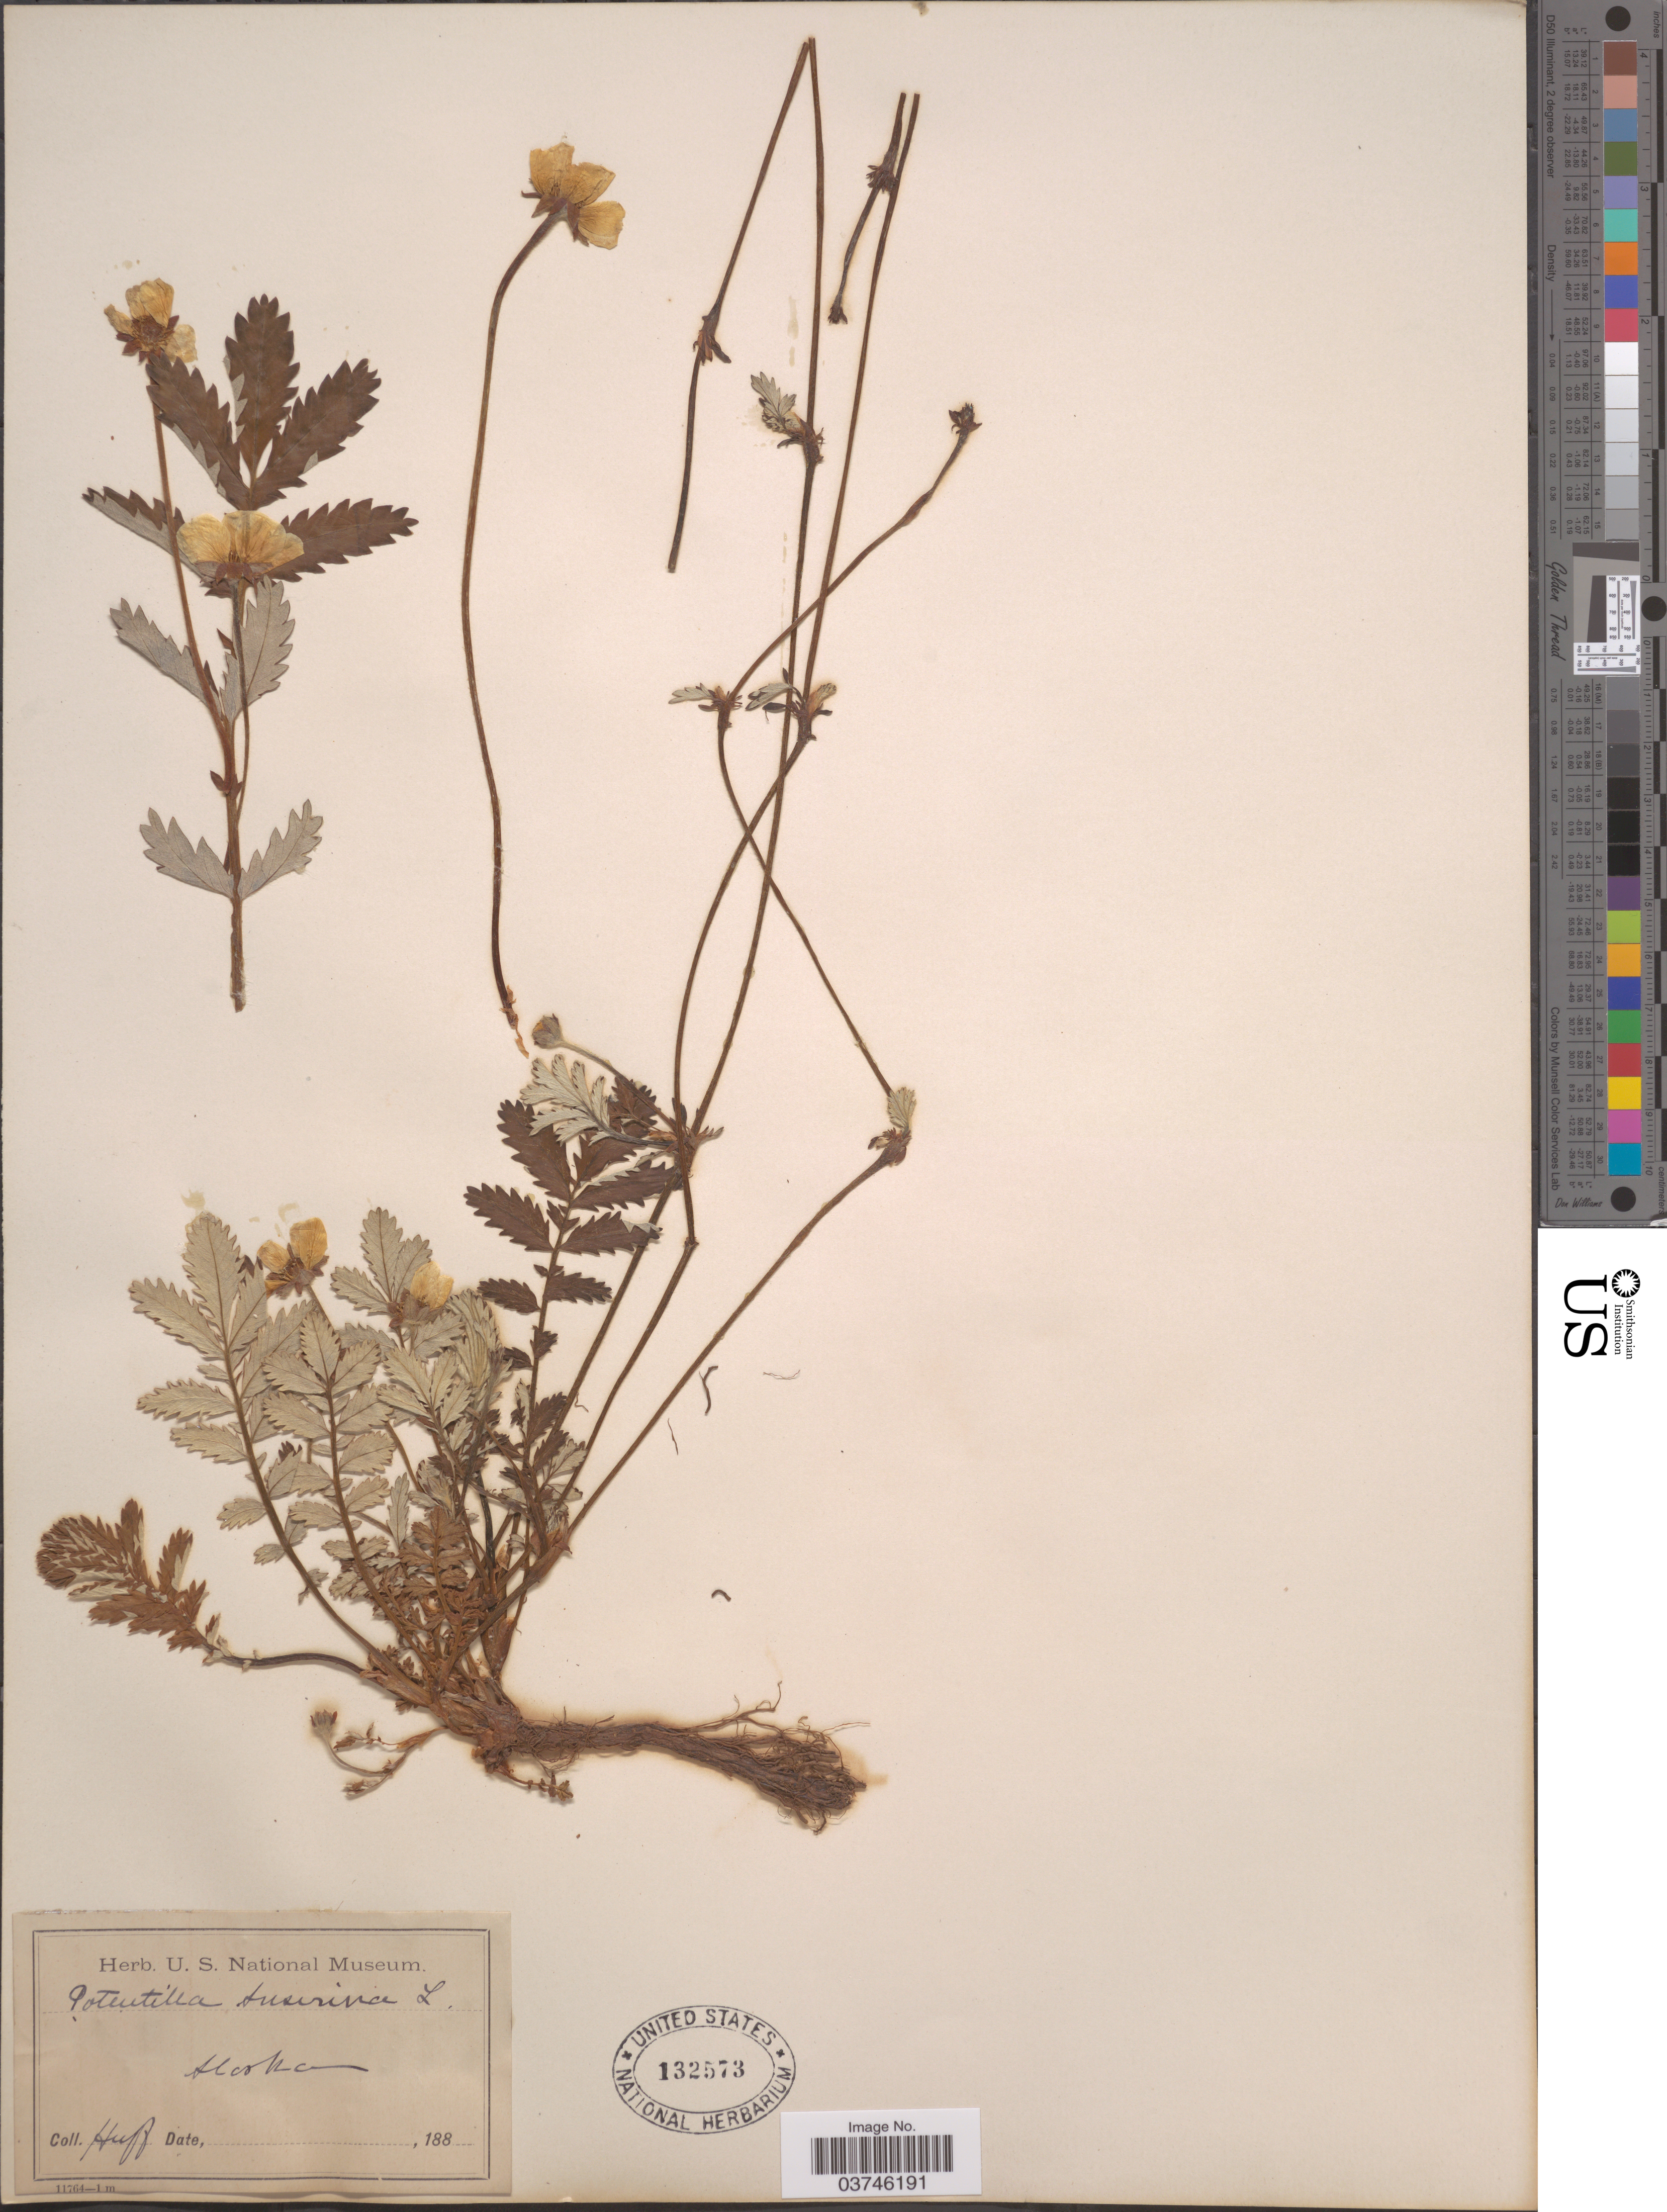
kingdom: Plantae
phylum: Tracheophyta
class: Magnoliopsida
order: Rosales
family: Rosaceae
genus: Argentina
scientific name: Argentina pacifica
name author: (Howell) Rydb.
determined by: Strong, Mark T., (BOT), Smithsonian Institution - National Museum of Natural History (UNITED STATES)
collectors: -. Huff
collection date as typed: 188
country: United States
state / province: Alaska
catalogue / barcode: US 132573